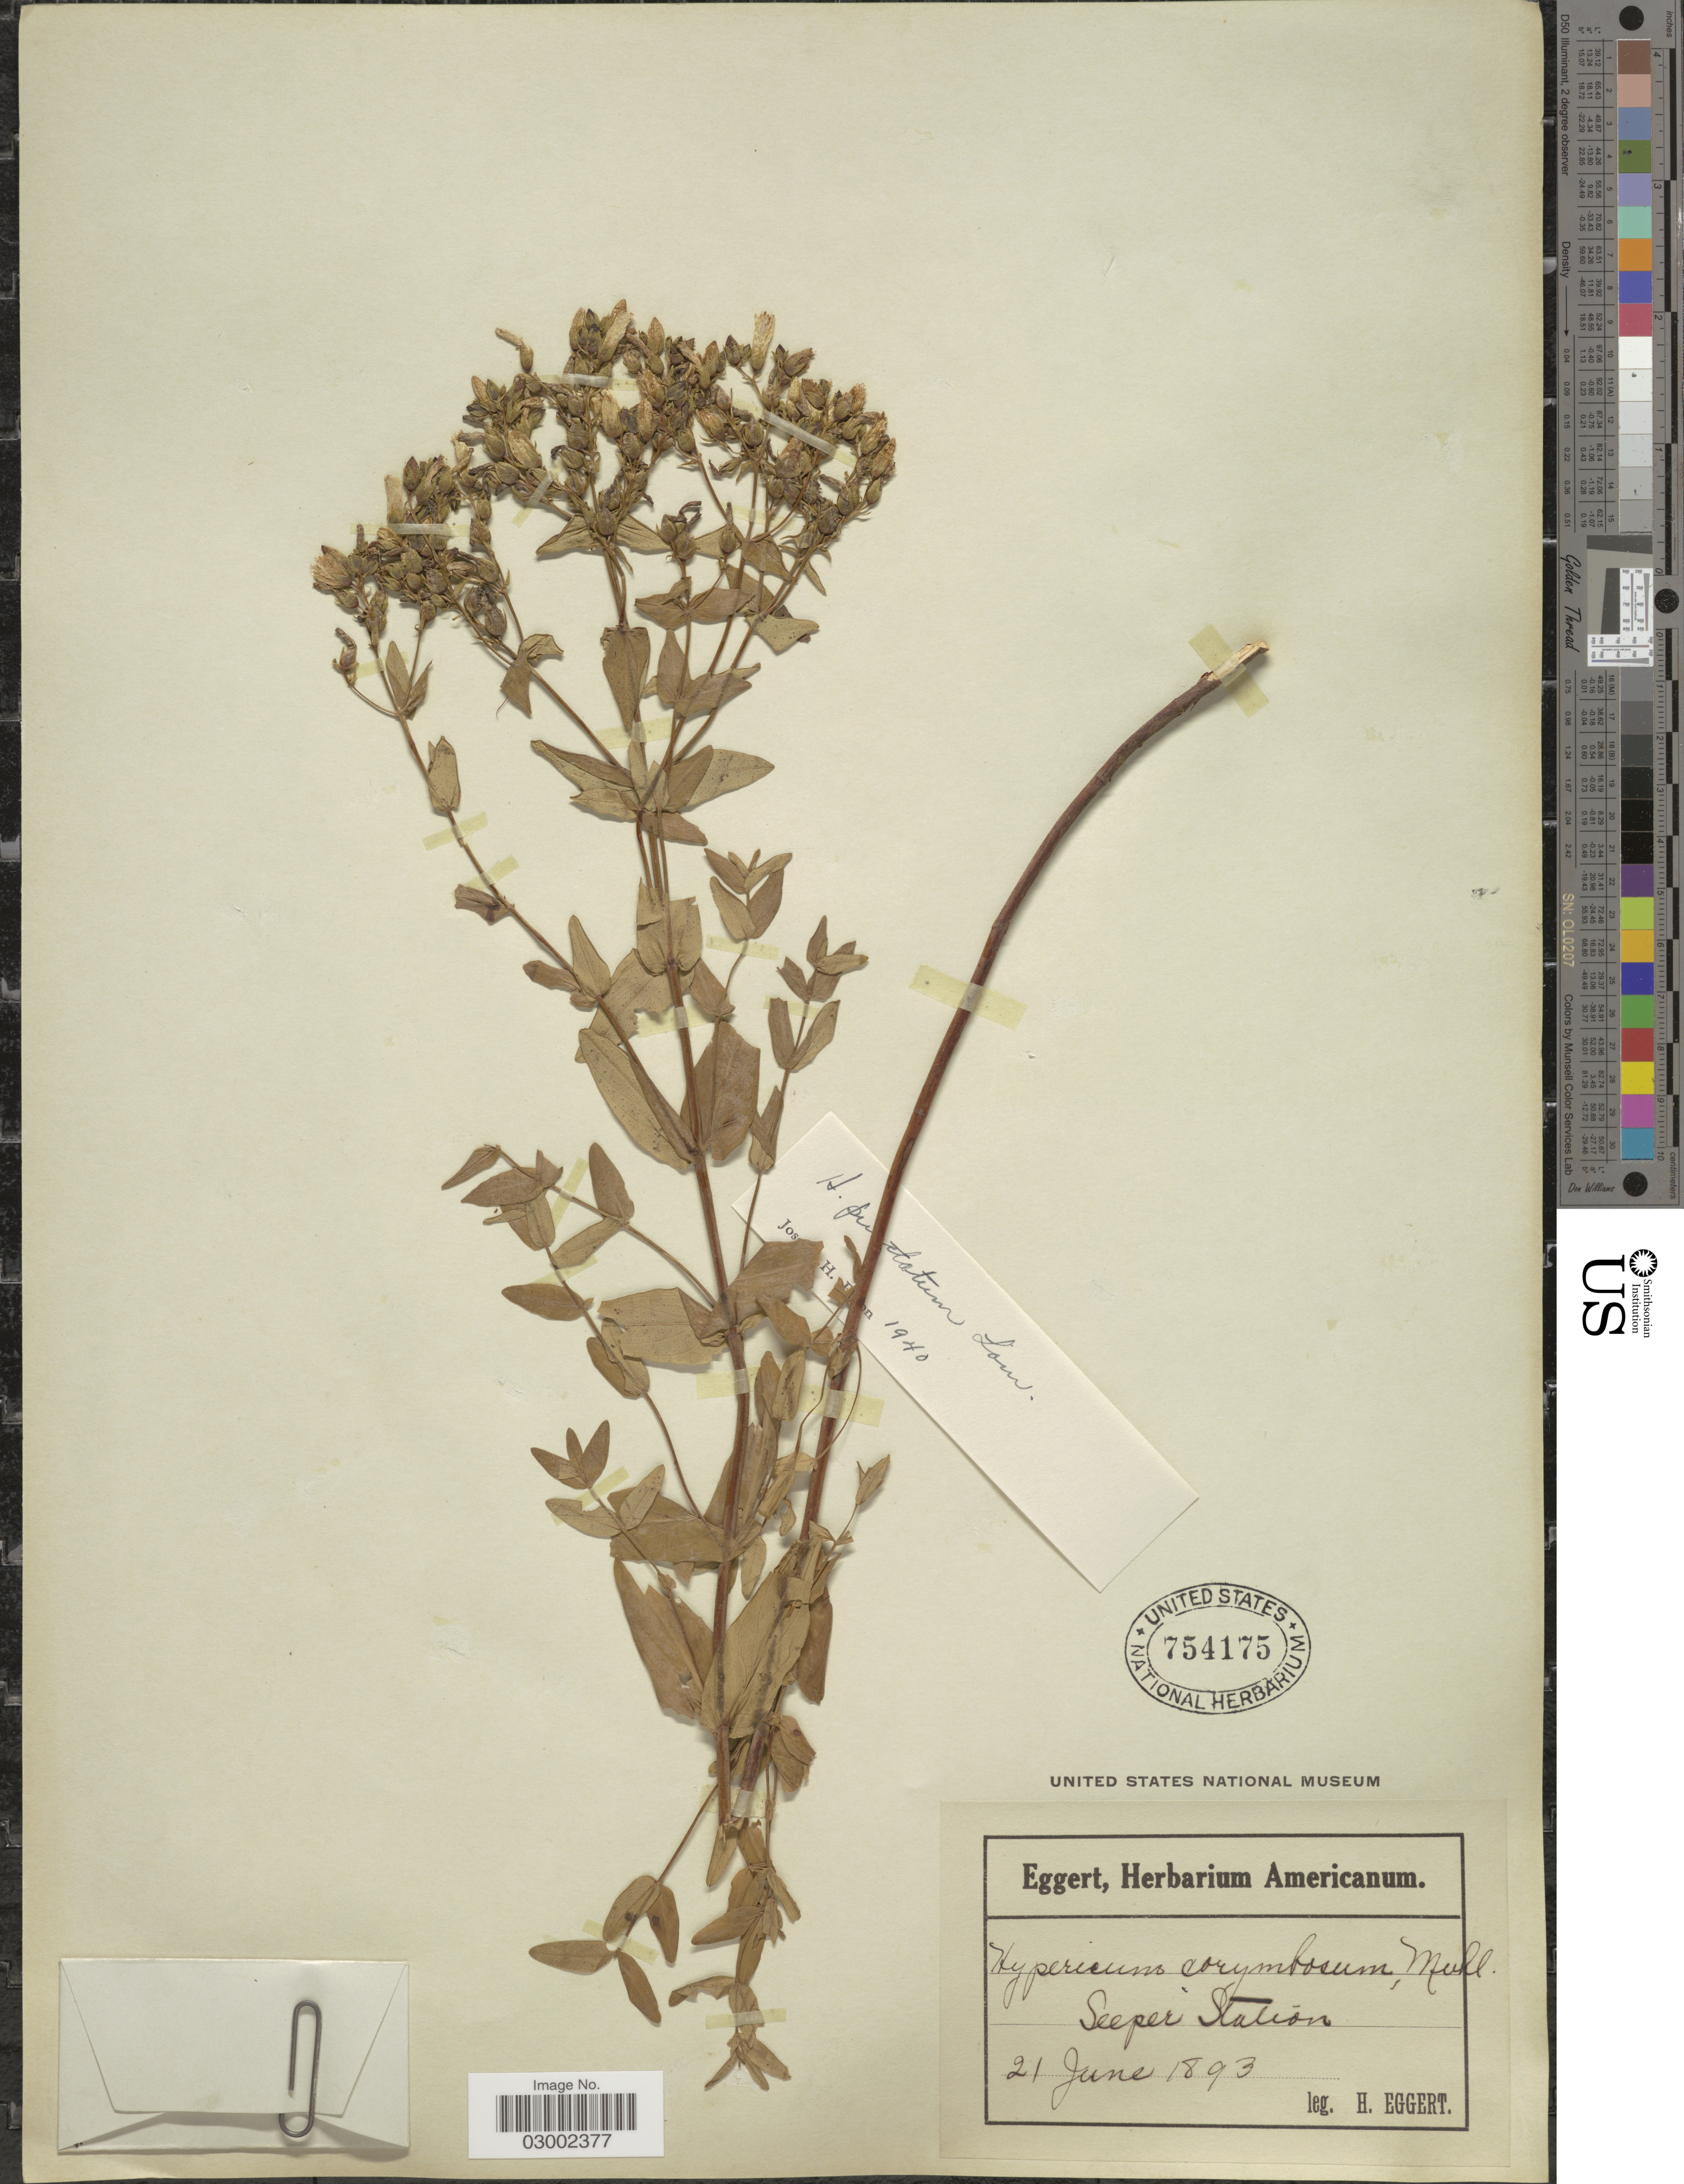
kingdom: Plantae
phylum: Tracheophyta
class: Magnoliopsida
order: Malpighiales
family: Hypericaceae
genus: Hypericum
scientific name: Hypericum punctatum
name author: Lam.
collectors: H. Eggert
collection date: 1893-06-21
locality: Seeper Station.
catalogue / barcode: US 754175